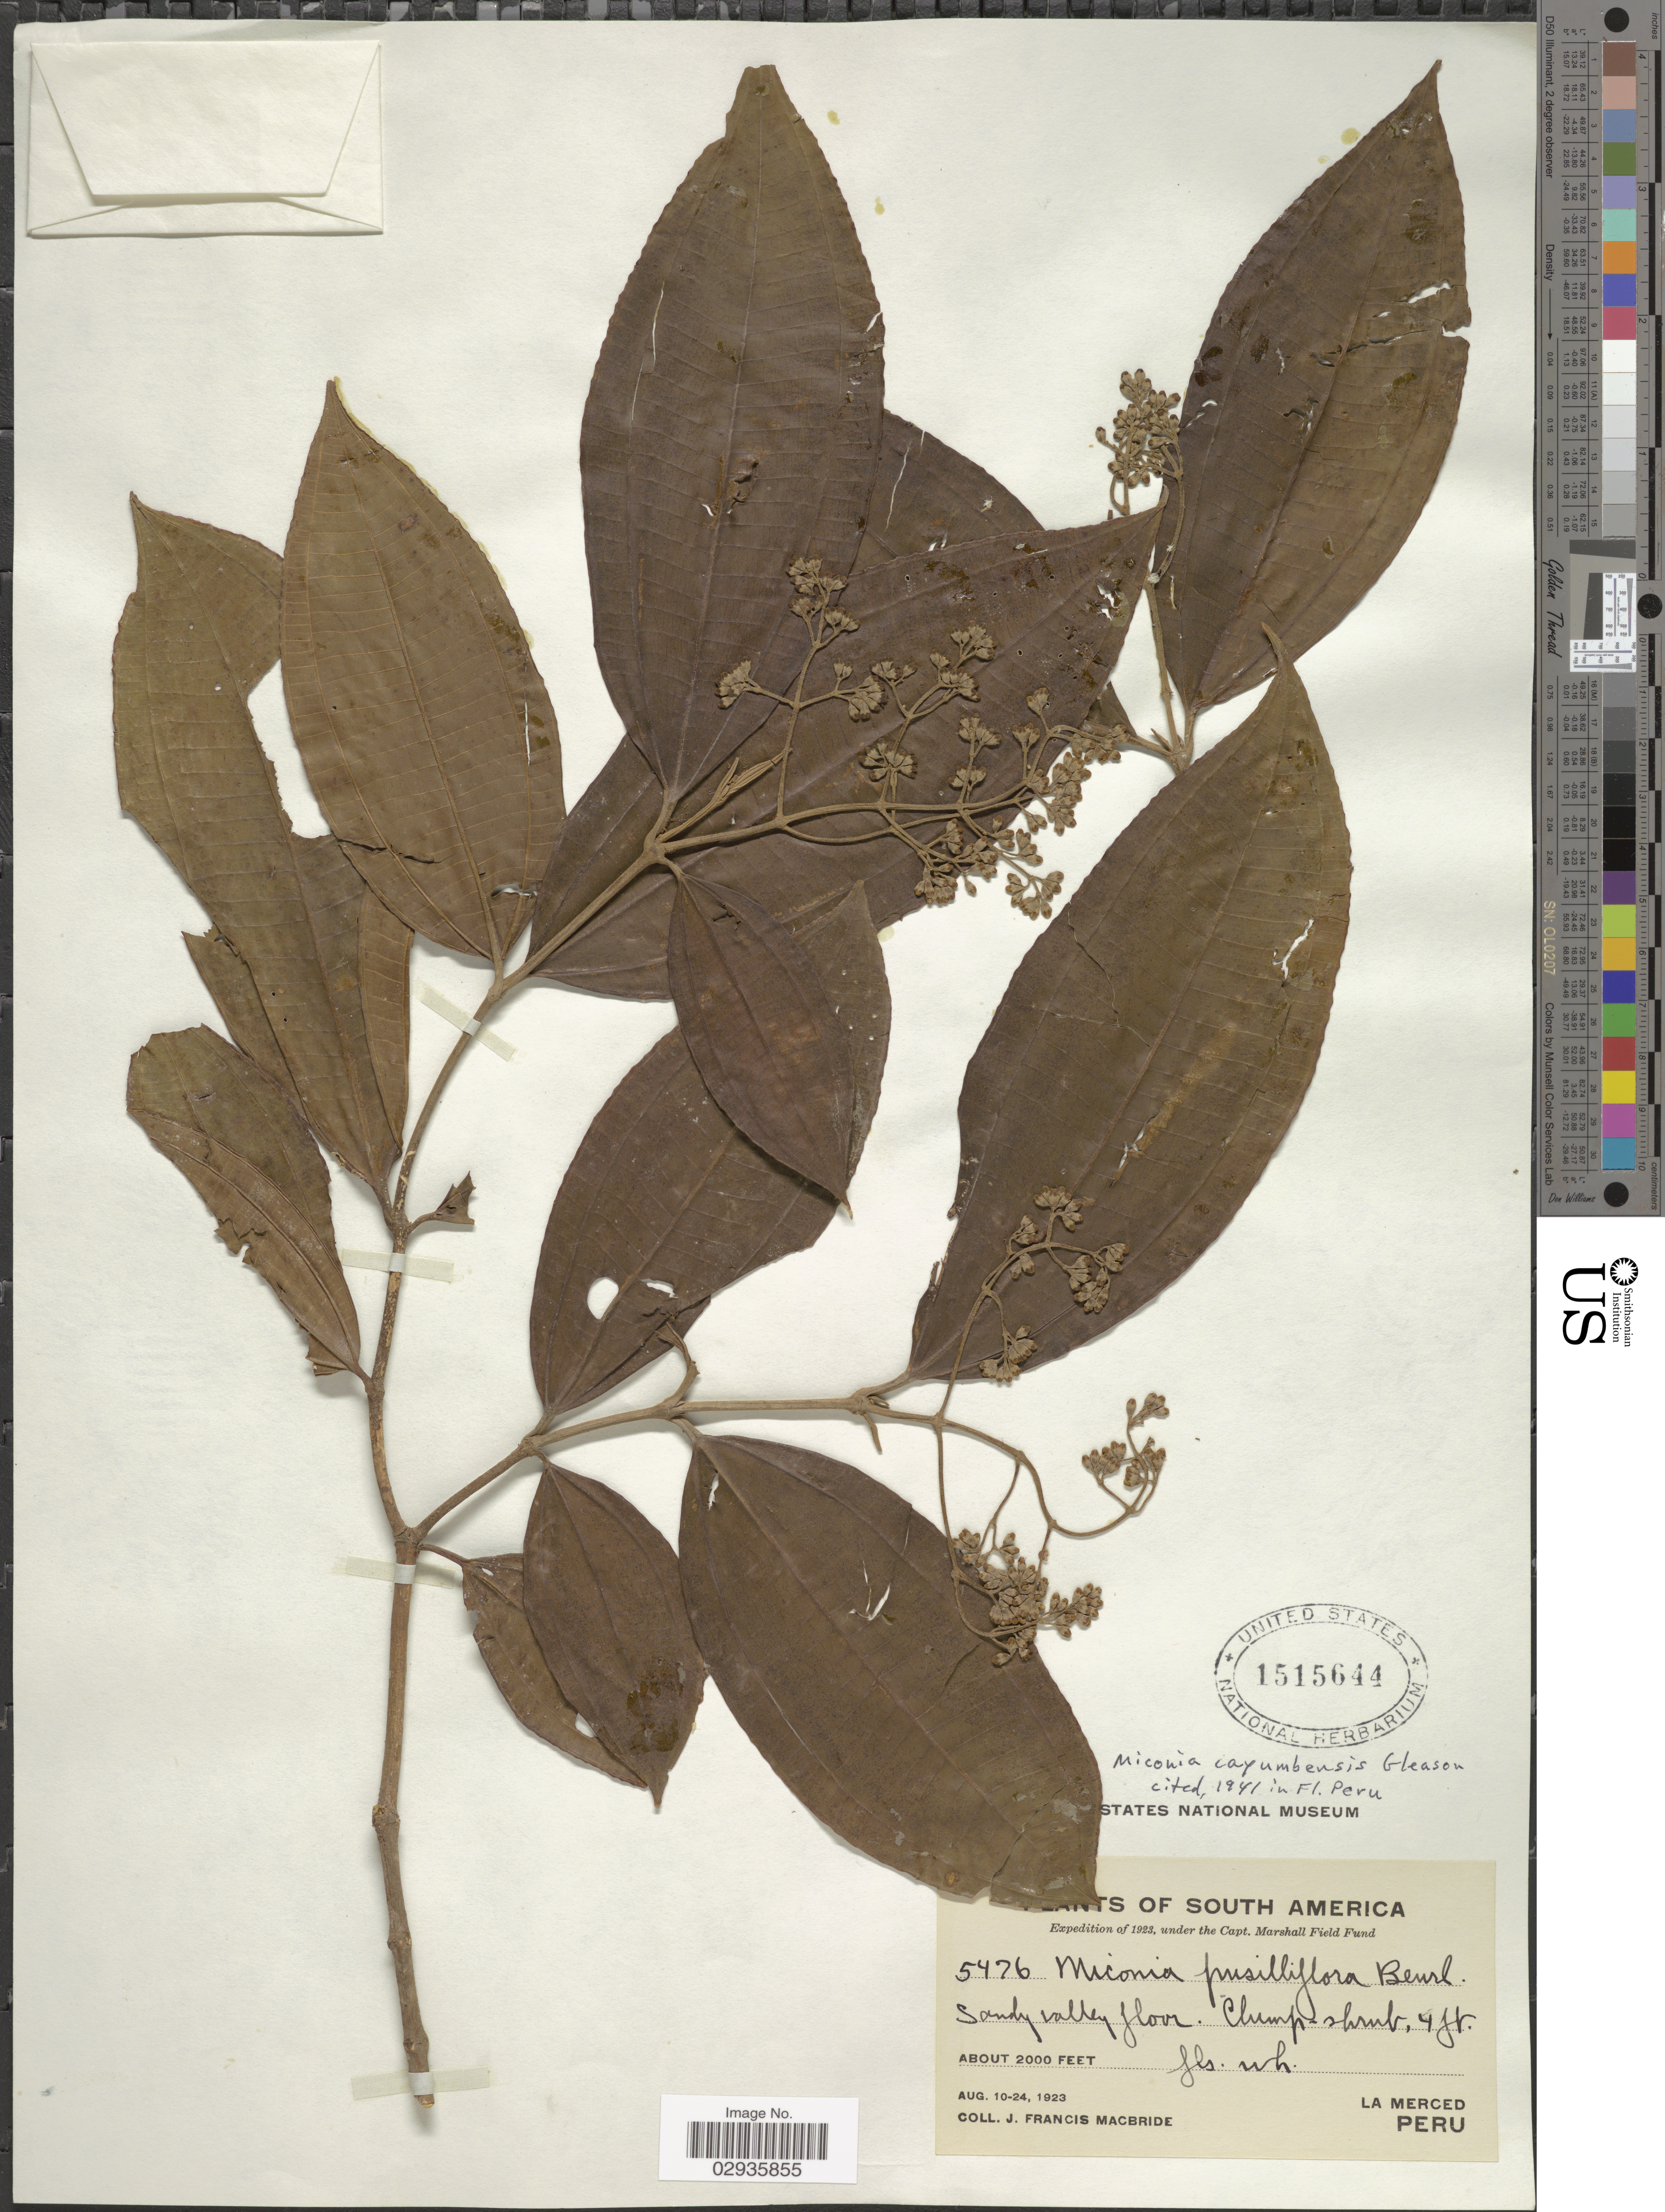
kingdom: Plantae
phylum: Tracheophyta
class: Magnoliopsida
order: Myrtales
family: Melastomataceae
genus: Miconia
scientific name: Miconia affinis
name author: DC.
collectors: J. F. Macbride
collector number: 5476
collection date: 1923-08-10/1923-08-24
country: Peru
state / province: Junín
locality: La Merced.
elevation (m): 610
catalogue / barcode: US 1515644